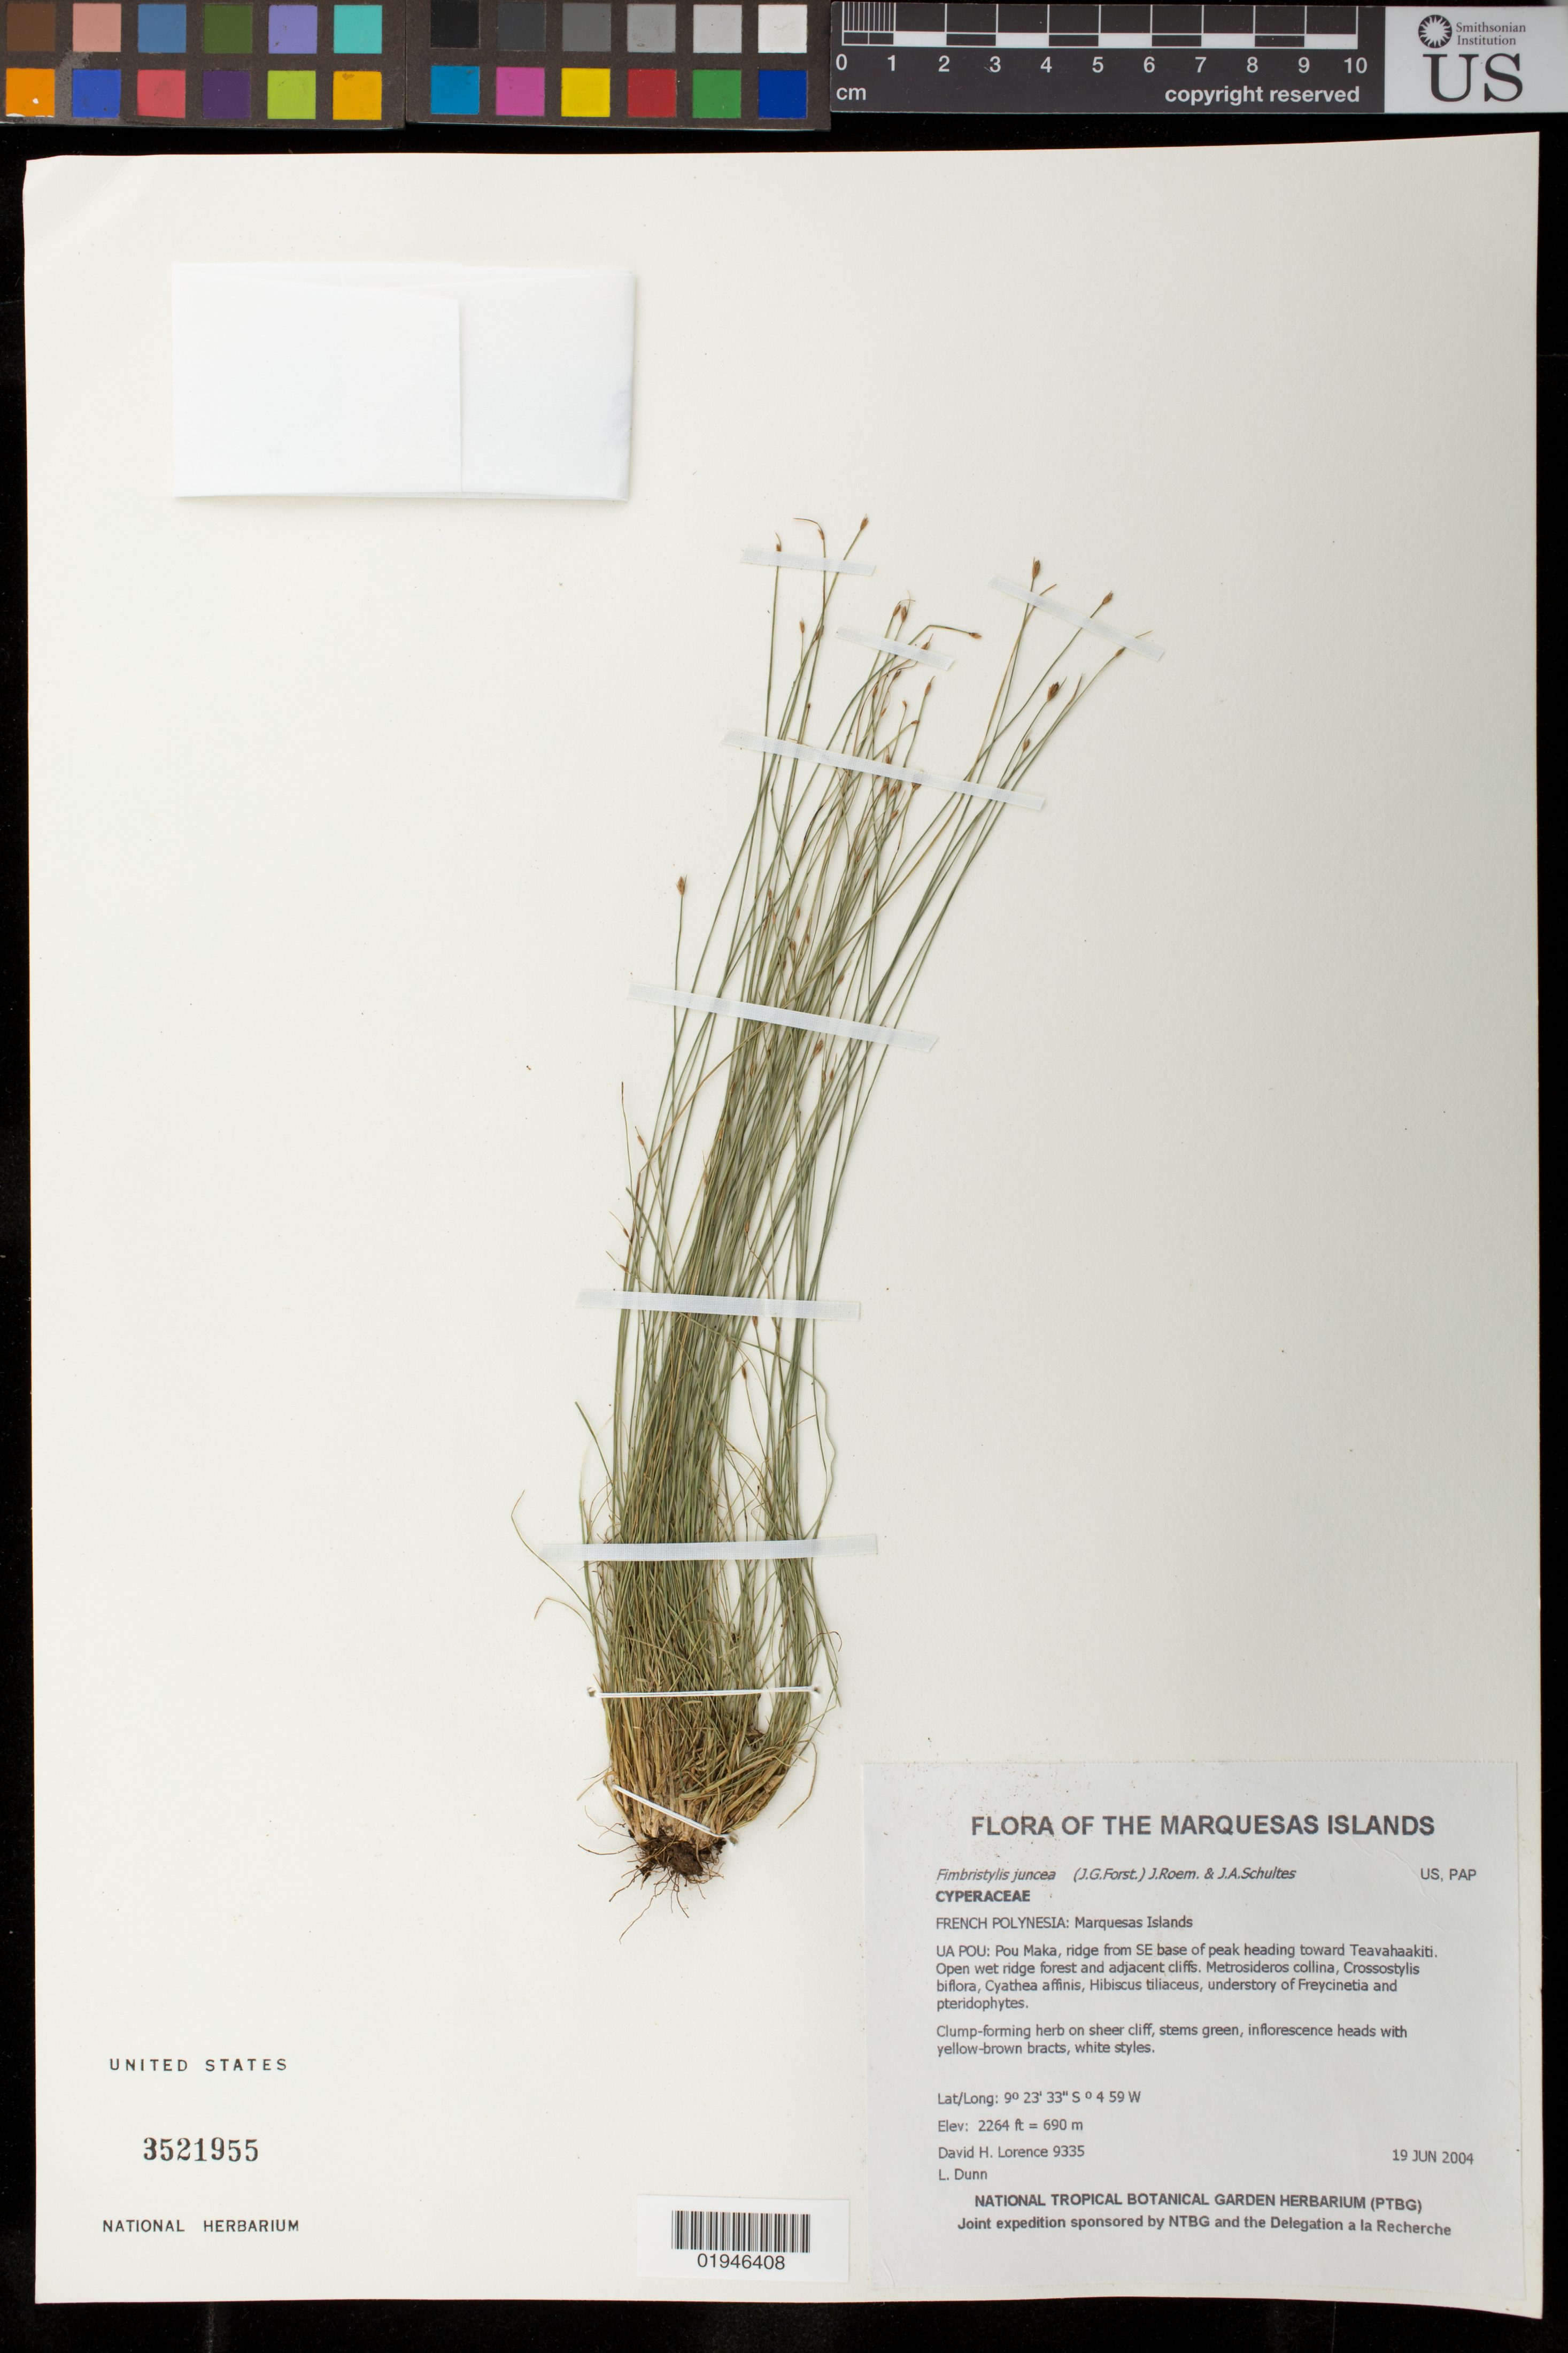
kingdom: Plantae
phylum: Tracheophyta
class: Liliopsida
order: Poales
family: Cyperaceae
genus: Fimbristylis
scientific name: Fimbristylis juncea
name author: (G. Forst.) Br. ex Roem. & Schult.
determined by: Wagner, W. L., (BOT), Smithsonian Institution - National Museum of Natural History (UNITED STATES)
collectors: D. Lorence & L. Dunn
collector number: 9335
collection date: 2004-06-19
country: French Polynesia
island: Ua Pou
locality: Pou Maka, ridge from SE base of peak heading toward Teavahaakiti, on sheer cliff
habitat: Open wet ridge forest and adjacent cliffs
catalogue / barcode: US 3521955